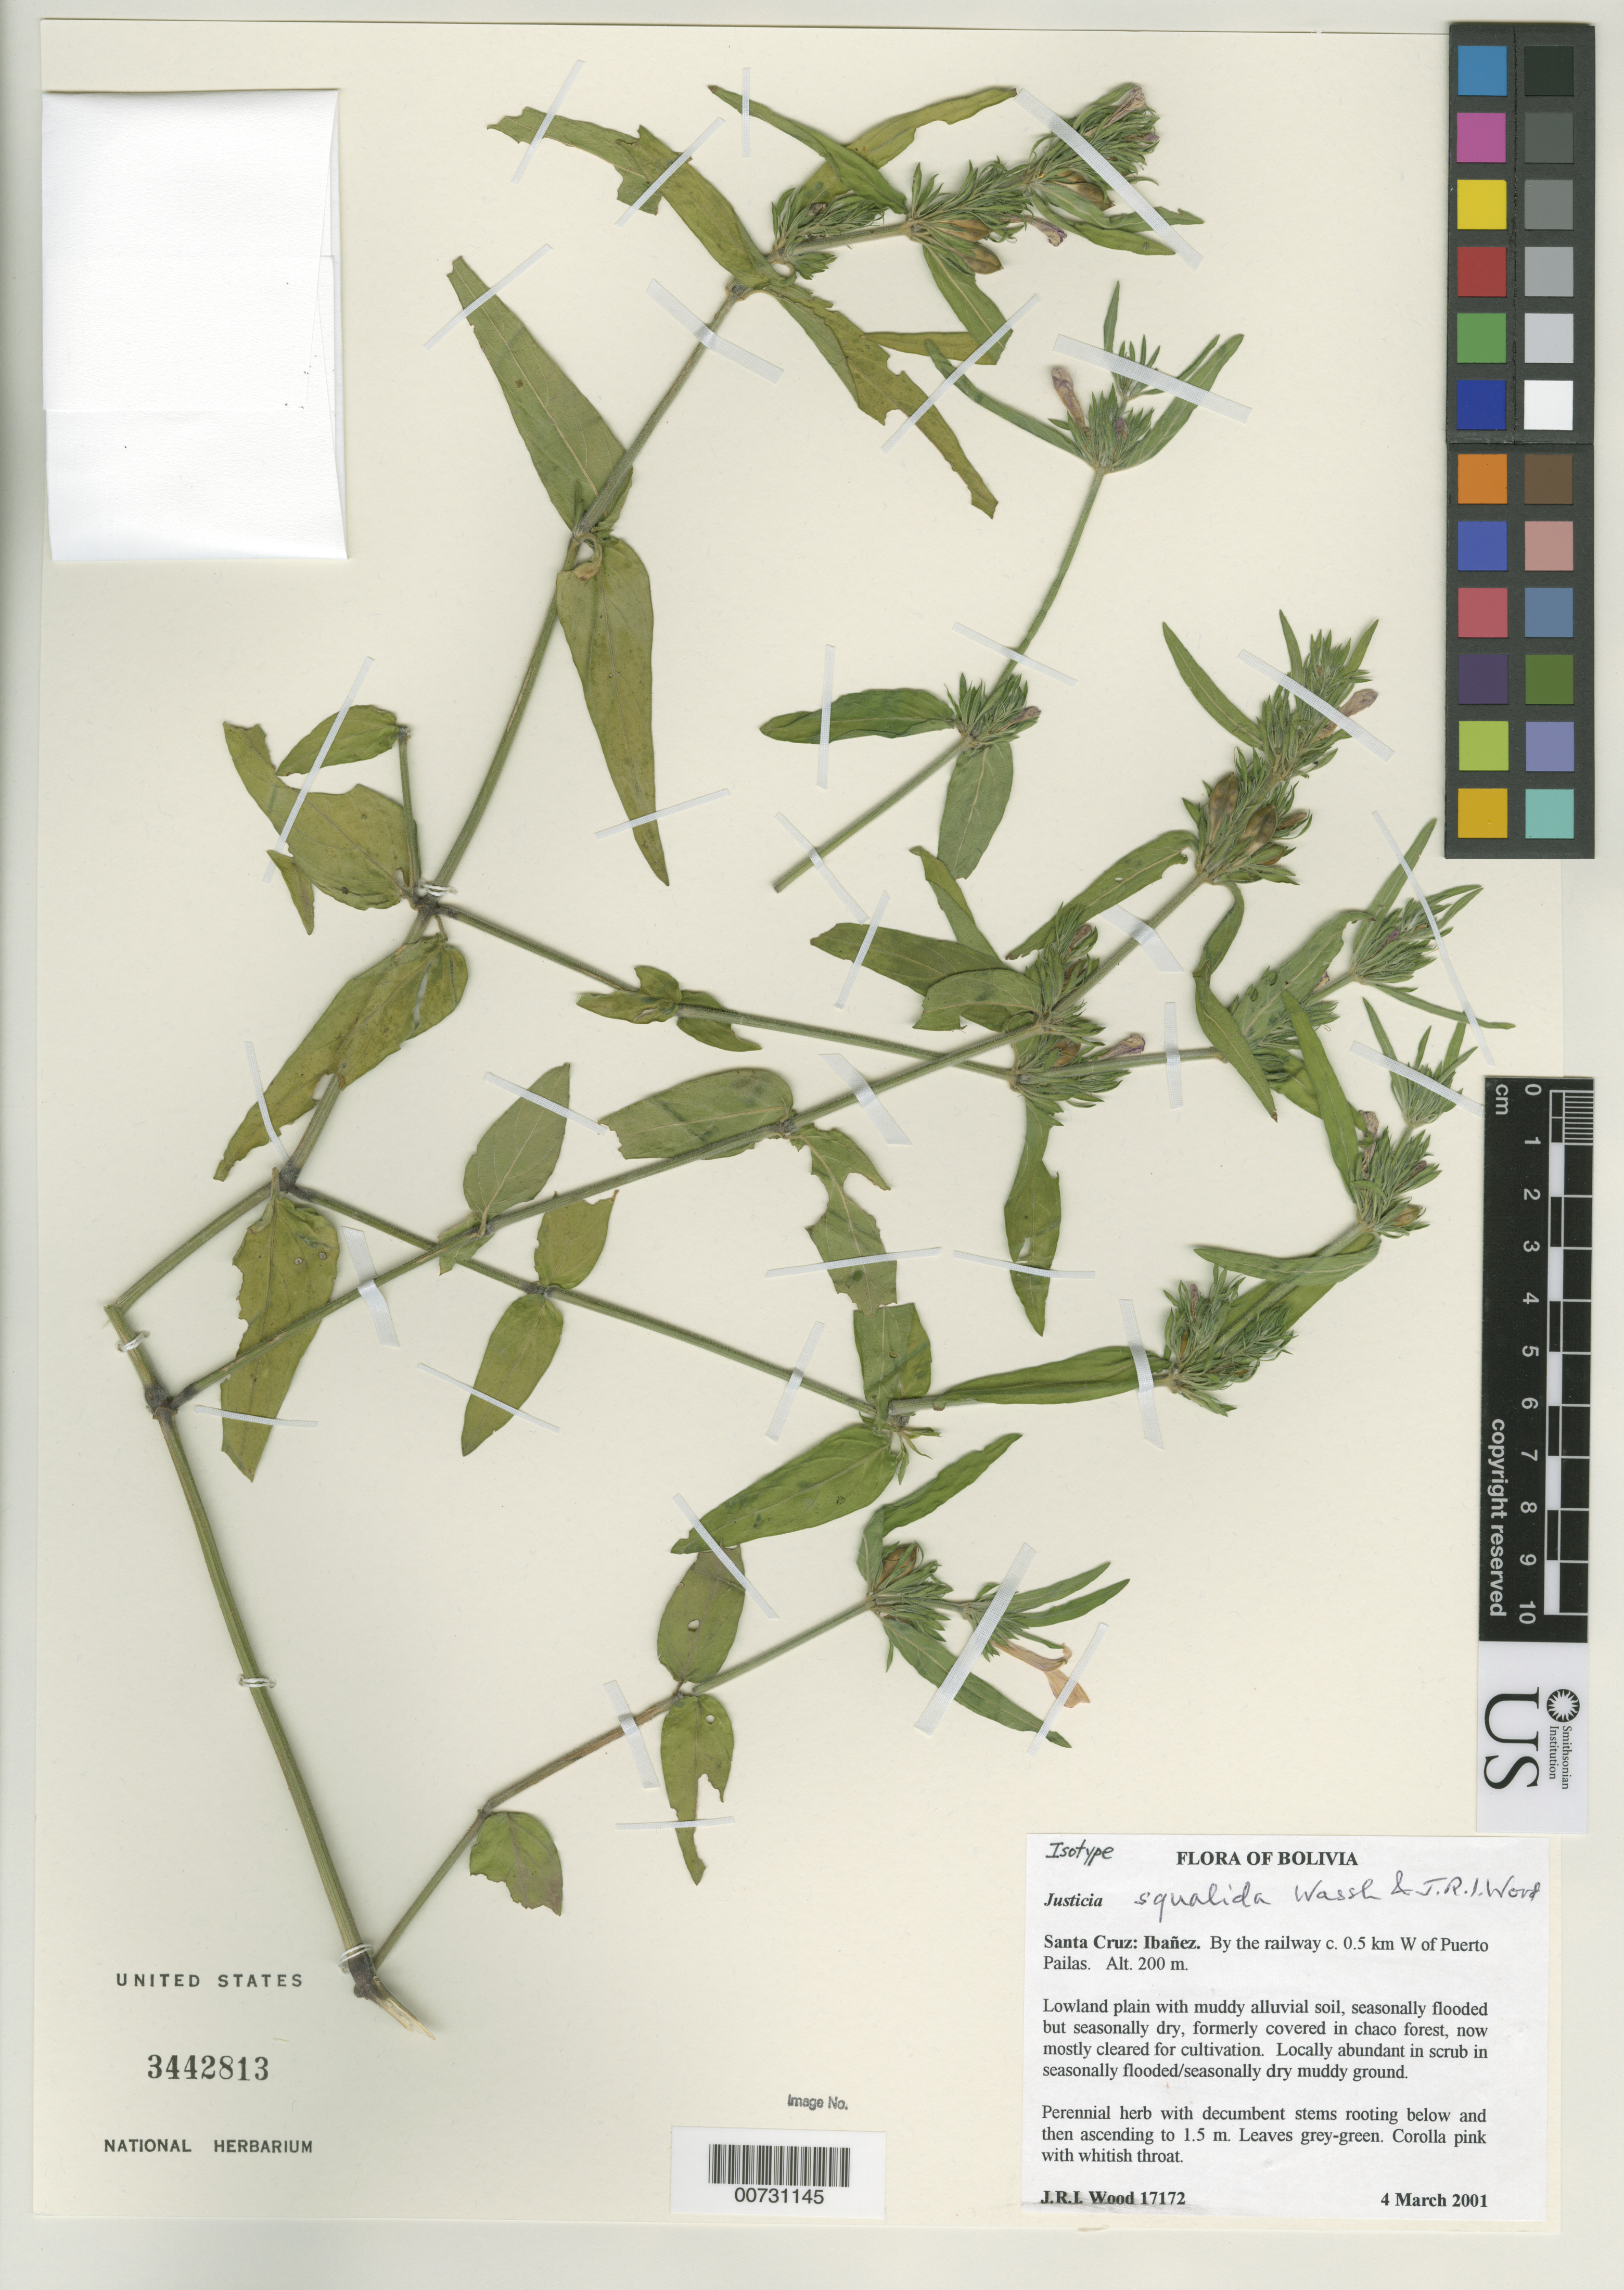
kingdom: Plantae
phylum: Tracheophyta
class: Magnoliopsida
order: Lamiales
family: Acanthaceae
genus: Justicia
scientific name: Justicia squalida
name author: Wassh. & J.R.I. Wood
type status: Isotype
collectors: J. R. I. Wood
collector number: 17172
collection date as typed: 04 Mar 2001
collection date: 2001-03-04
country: Bolivia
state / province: Santa Cruz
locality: Santa Cruz: Ibañez. By the railway c. 0.5 km W of Puerto Pailas.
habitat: Lowland plain with muddy alluvial soil, seasonally flooded but seasonally dry, formerly covered in chaco forest, now mostly cleared for cultivation. Locally abundant in scrub in seasonally flooded/seasonally dry muddy ground.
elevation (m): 200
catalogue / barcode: US 3442813